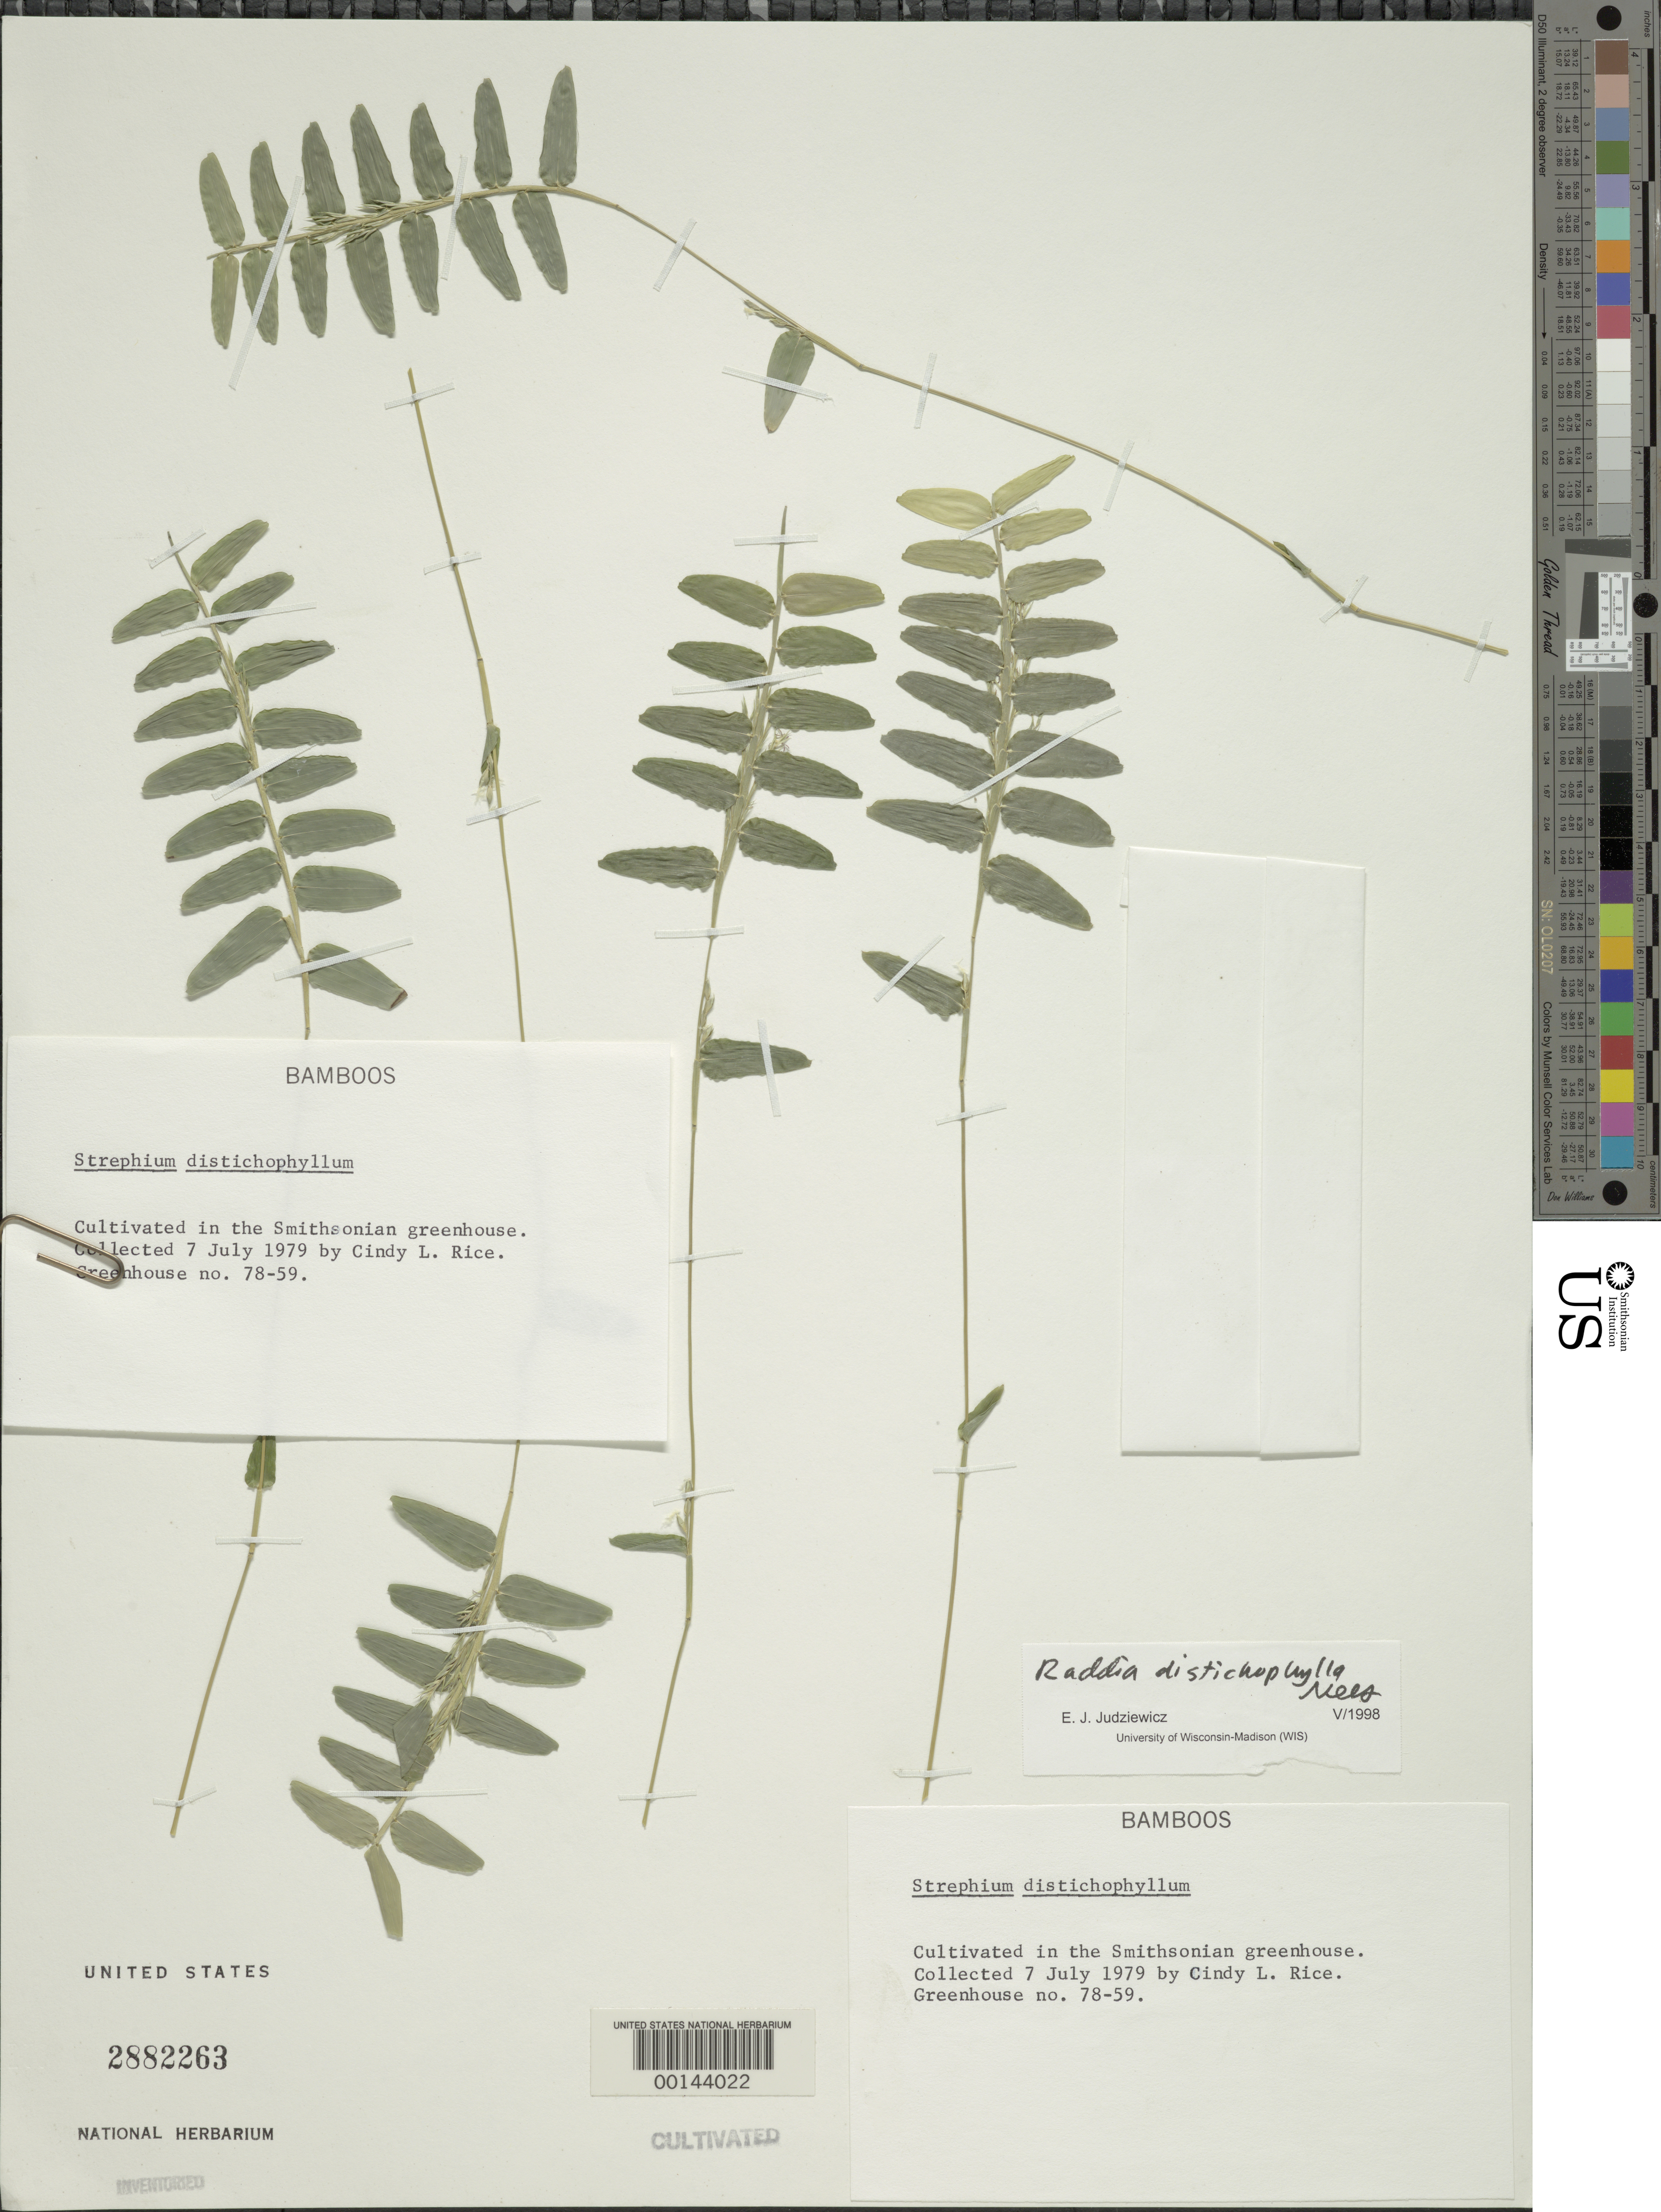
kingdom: Plantae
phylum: Tracheophyta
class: Liliopsida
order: Poales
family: Poaceae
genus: Raddia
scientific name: Raddia distichophylla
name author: Nees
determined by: Judziewicz, E. J.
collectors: C. Rice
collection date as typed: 07 Jul 1979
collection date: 1979-07-07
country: United States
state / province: District of Columbia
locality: Smithsonian greenhouse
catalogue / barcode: US 2882263